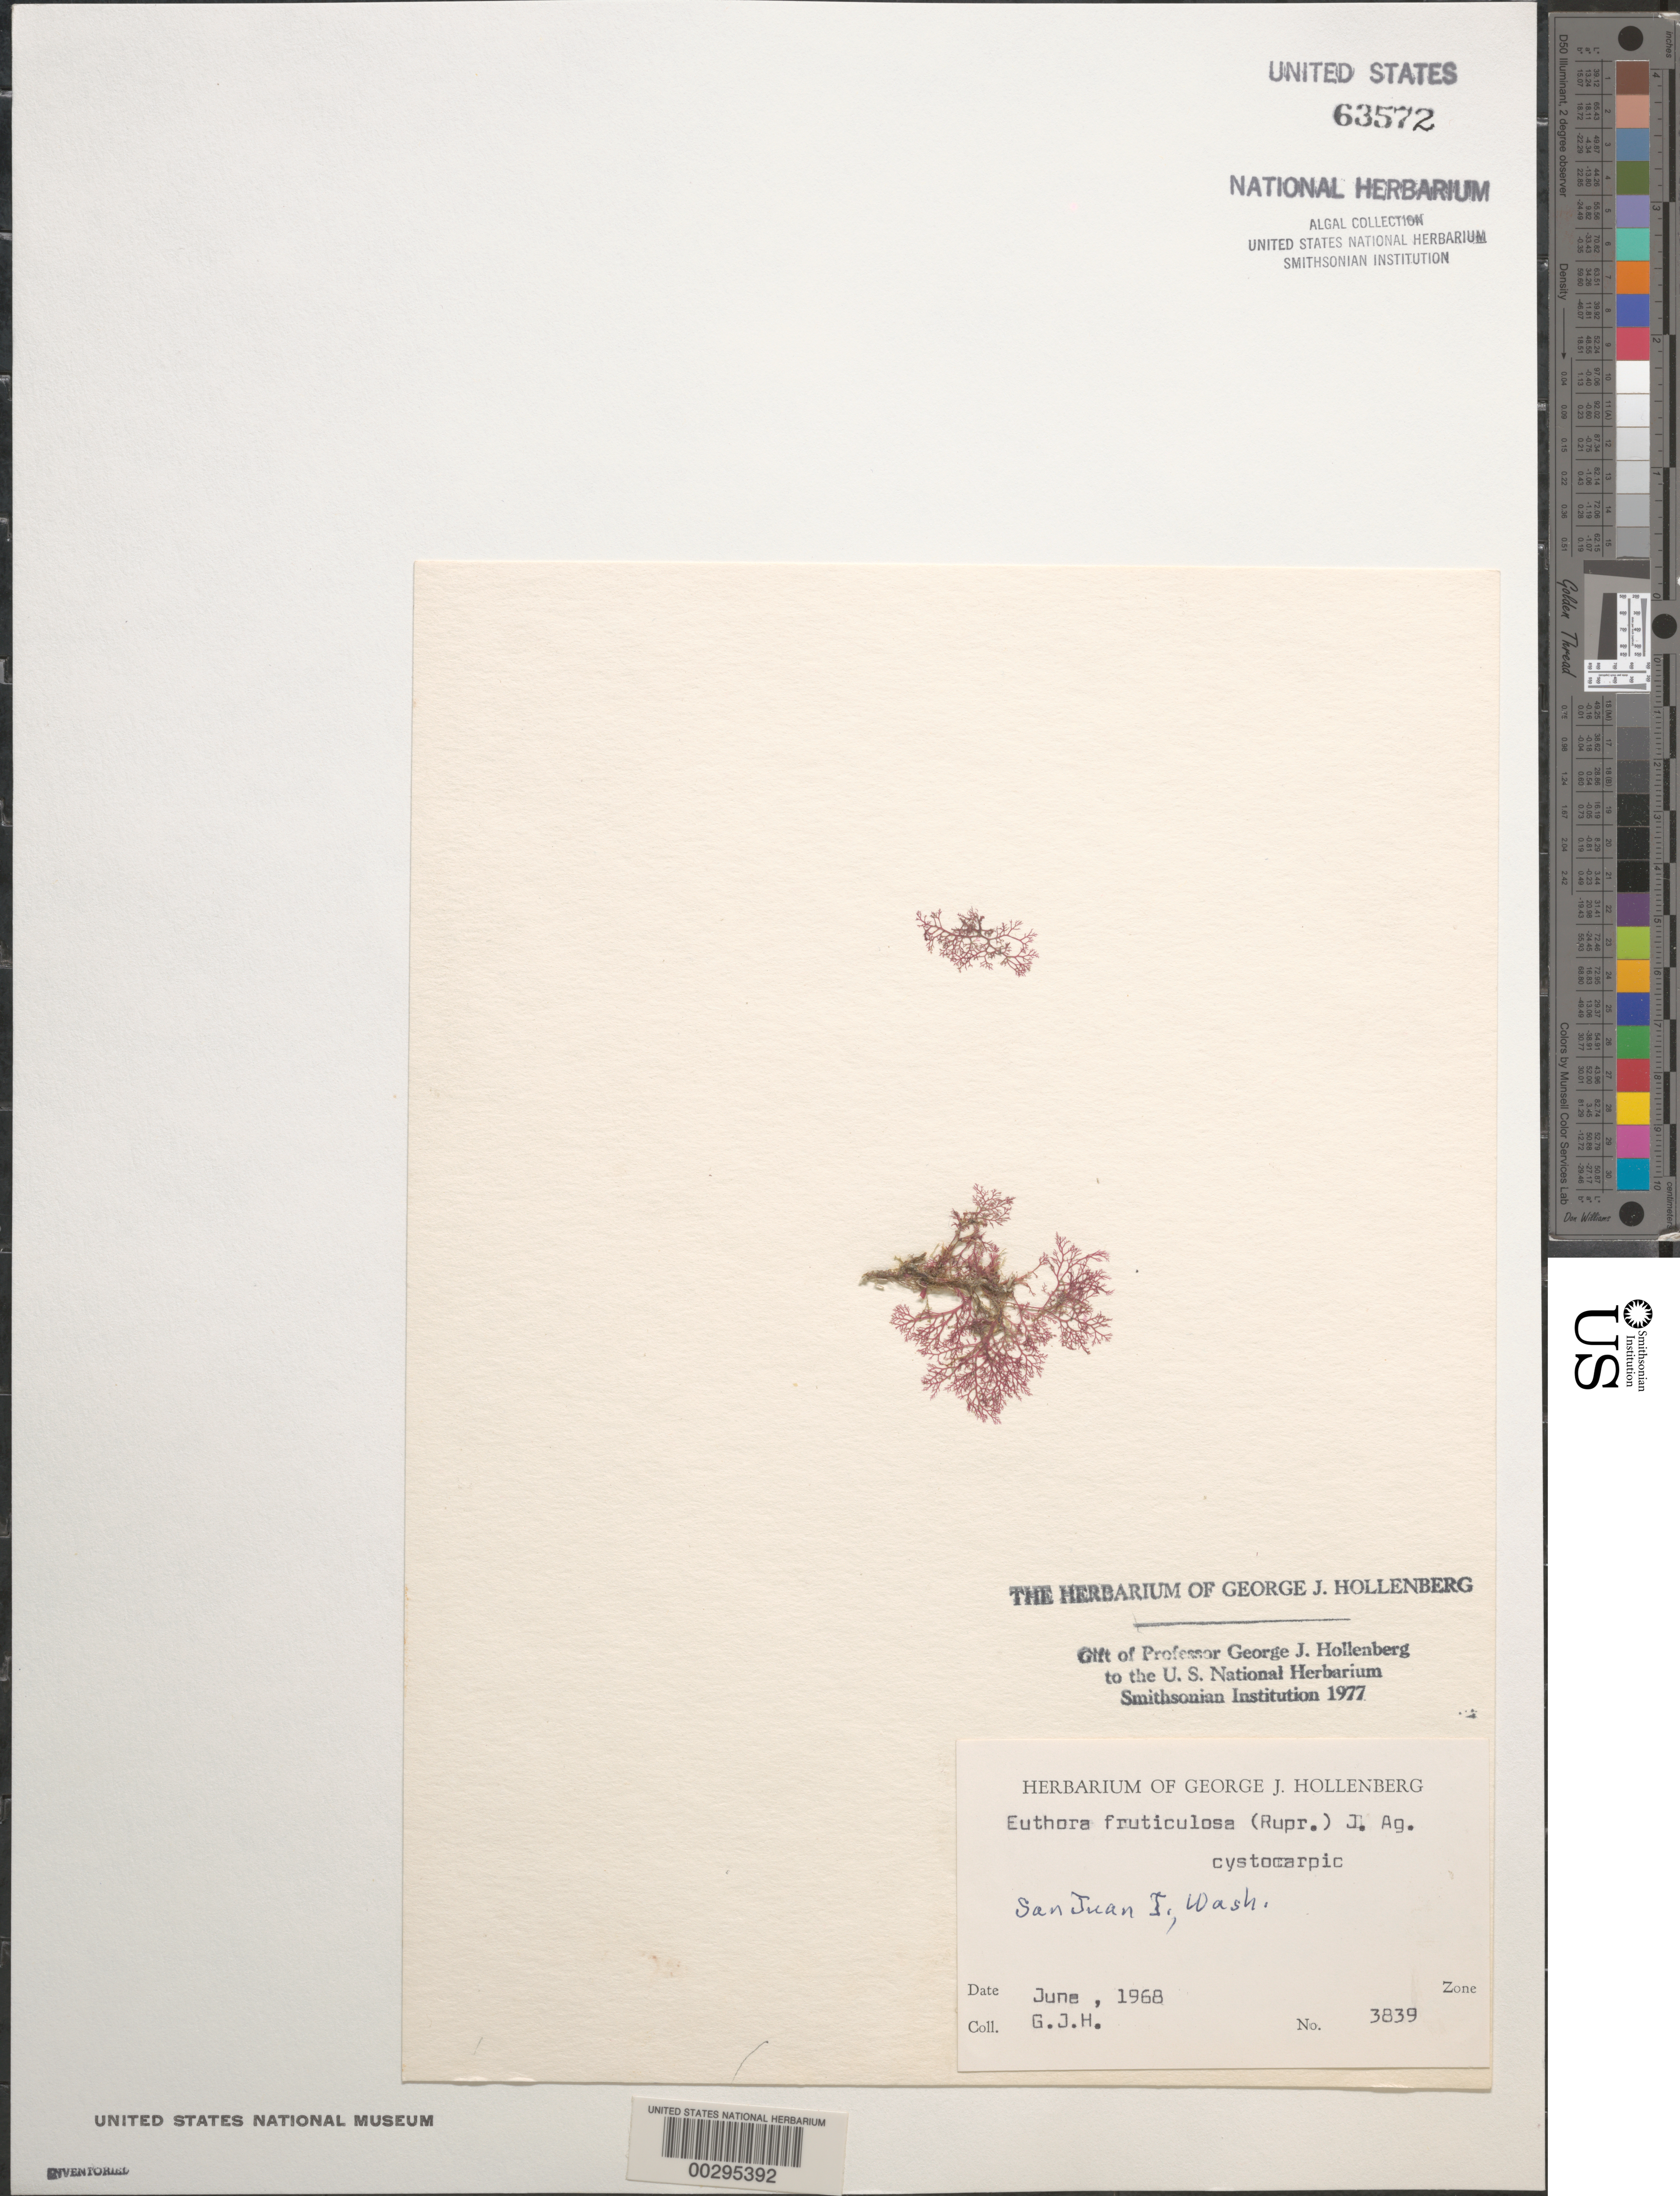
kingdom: Plantae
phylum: Rhodophyta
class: Florideophyceae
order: Gigartinales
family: Kallymeniaceae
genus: Euthora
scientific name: Euthora cristata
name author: (C. Agardh) J. Agardh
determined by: Algae name updating Project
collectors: G. Hollenberg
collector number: GJH 3839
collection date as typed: Jun 1968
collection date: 1968-06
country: United States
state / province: Washington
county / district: San Juan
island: San Juan Island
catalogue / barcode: US 63572